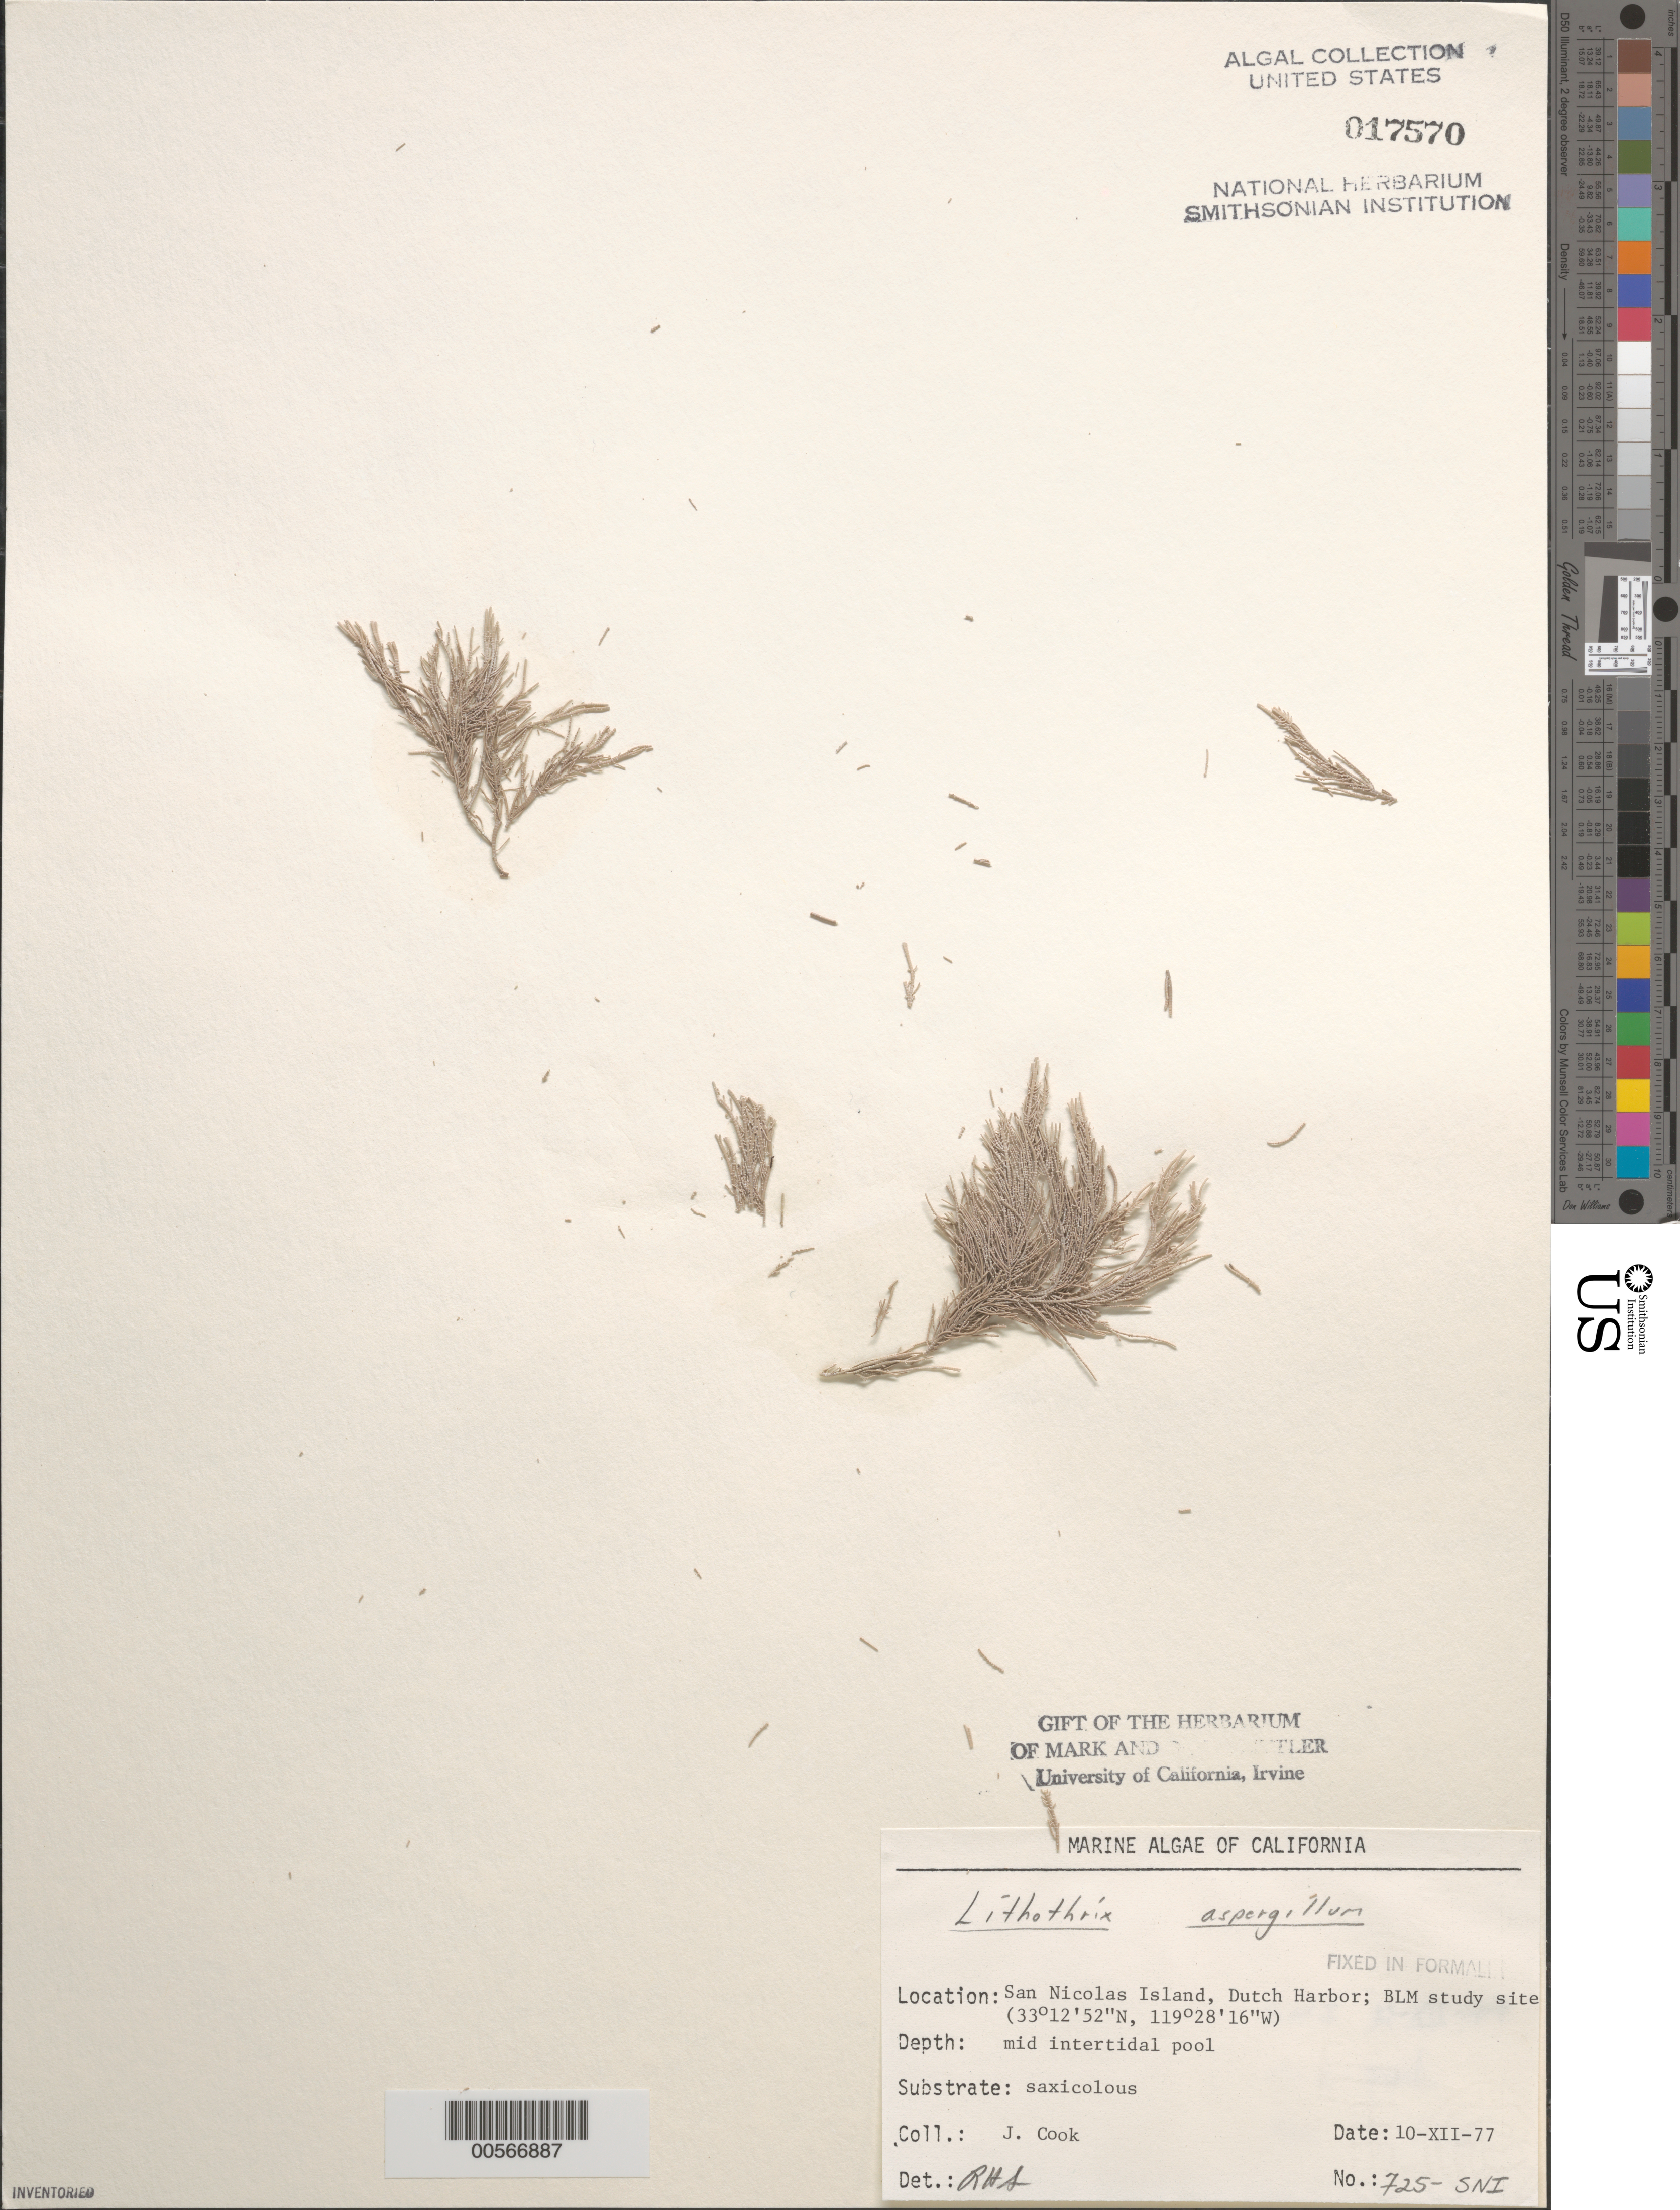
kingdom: Plantae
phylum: Rhodophyta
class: Florideophyceae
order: Corallinales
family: Lithophyllaceae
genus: Lithothrix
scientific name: Lithothrix aspergillum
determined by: Sims, Robert H.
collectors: J. Cook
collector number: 725-sni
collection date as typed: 10 Dec 1977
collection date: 1977-12-10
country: United States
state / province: California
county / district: Ventura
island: San Nicolas Island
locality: Dutch Harbor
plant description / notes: BLM-SOCALBIGHT Rocky Intertidal Survey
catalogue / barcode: US 17570